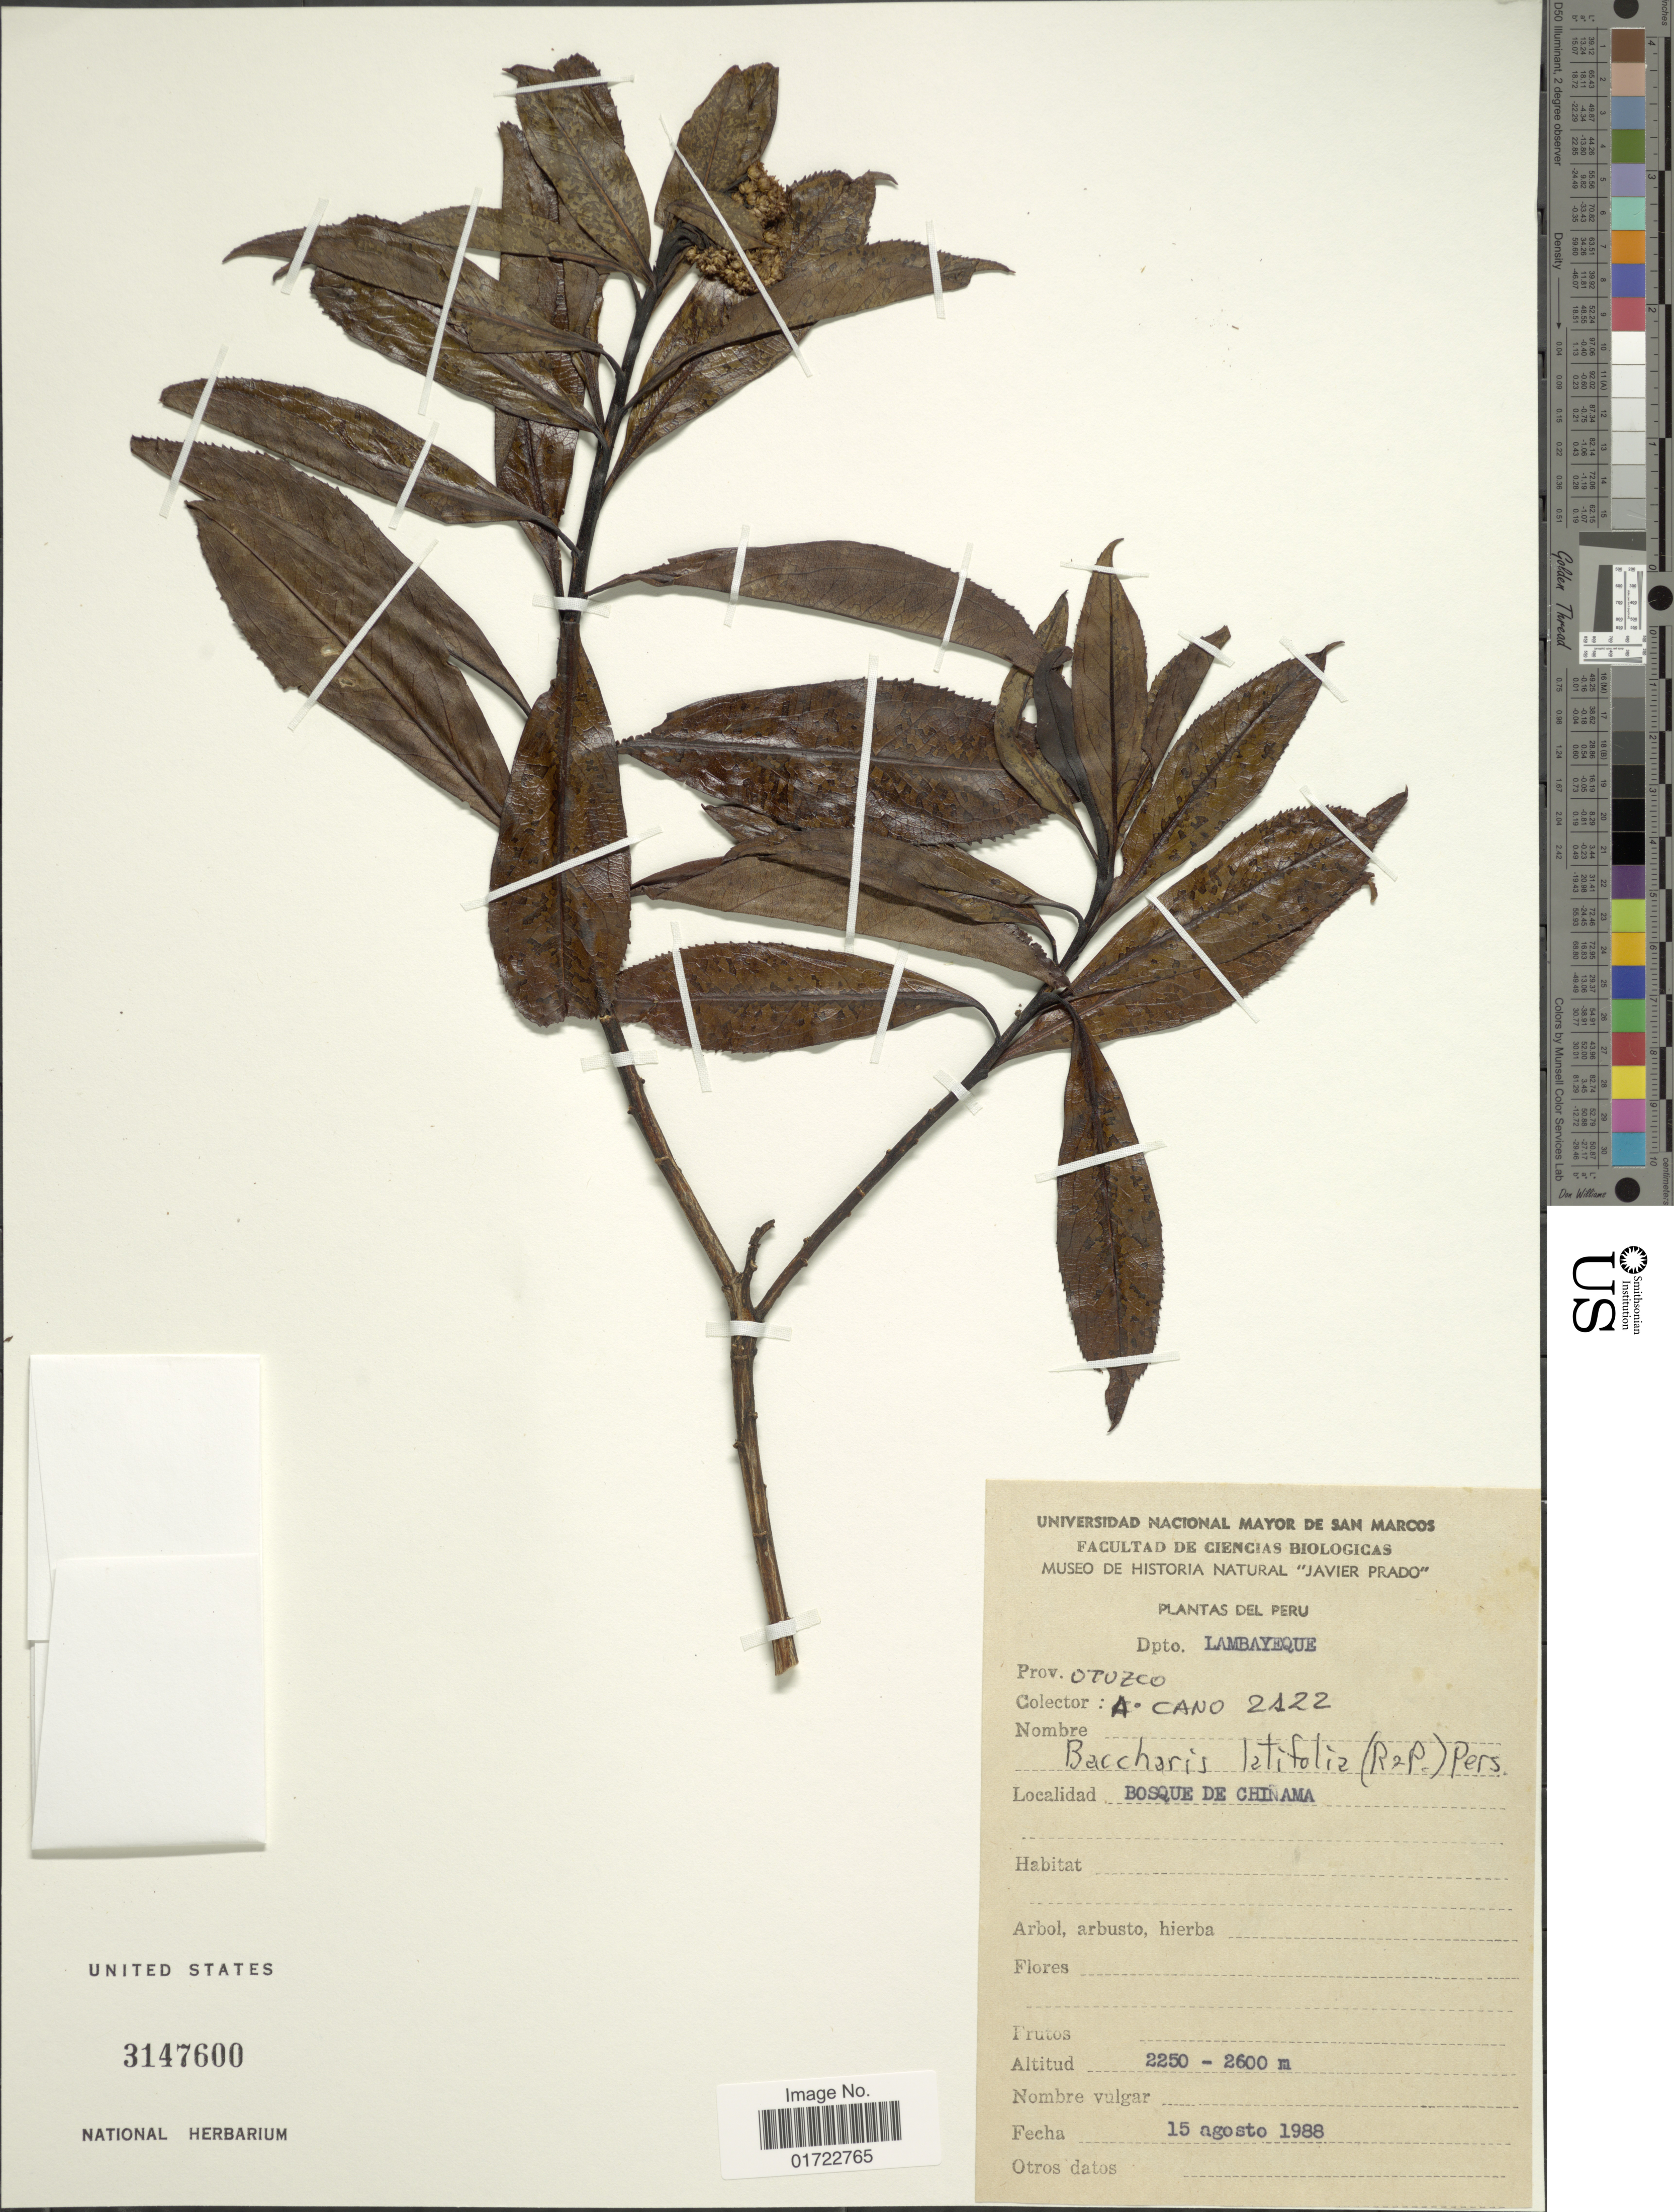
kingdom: Plantae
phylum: Tracheophyta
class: Magnoliopsida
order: Asterales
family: Asteraceae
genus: Baccharis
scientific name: Baccharis latifolia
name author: (Ruiz & Pav.) Pers.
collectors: A. Cano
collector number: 2122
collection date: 1988-08-15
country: Peru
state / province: Lambayeque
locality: Dpto. Lambayeque, Prov. Otuzco, Bosque de Chiñama.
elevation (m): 2250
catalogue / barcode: US 3147600